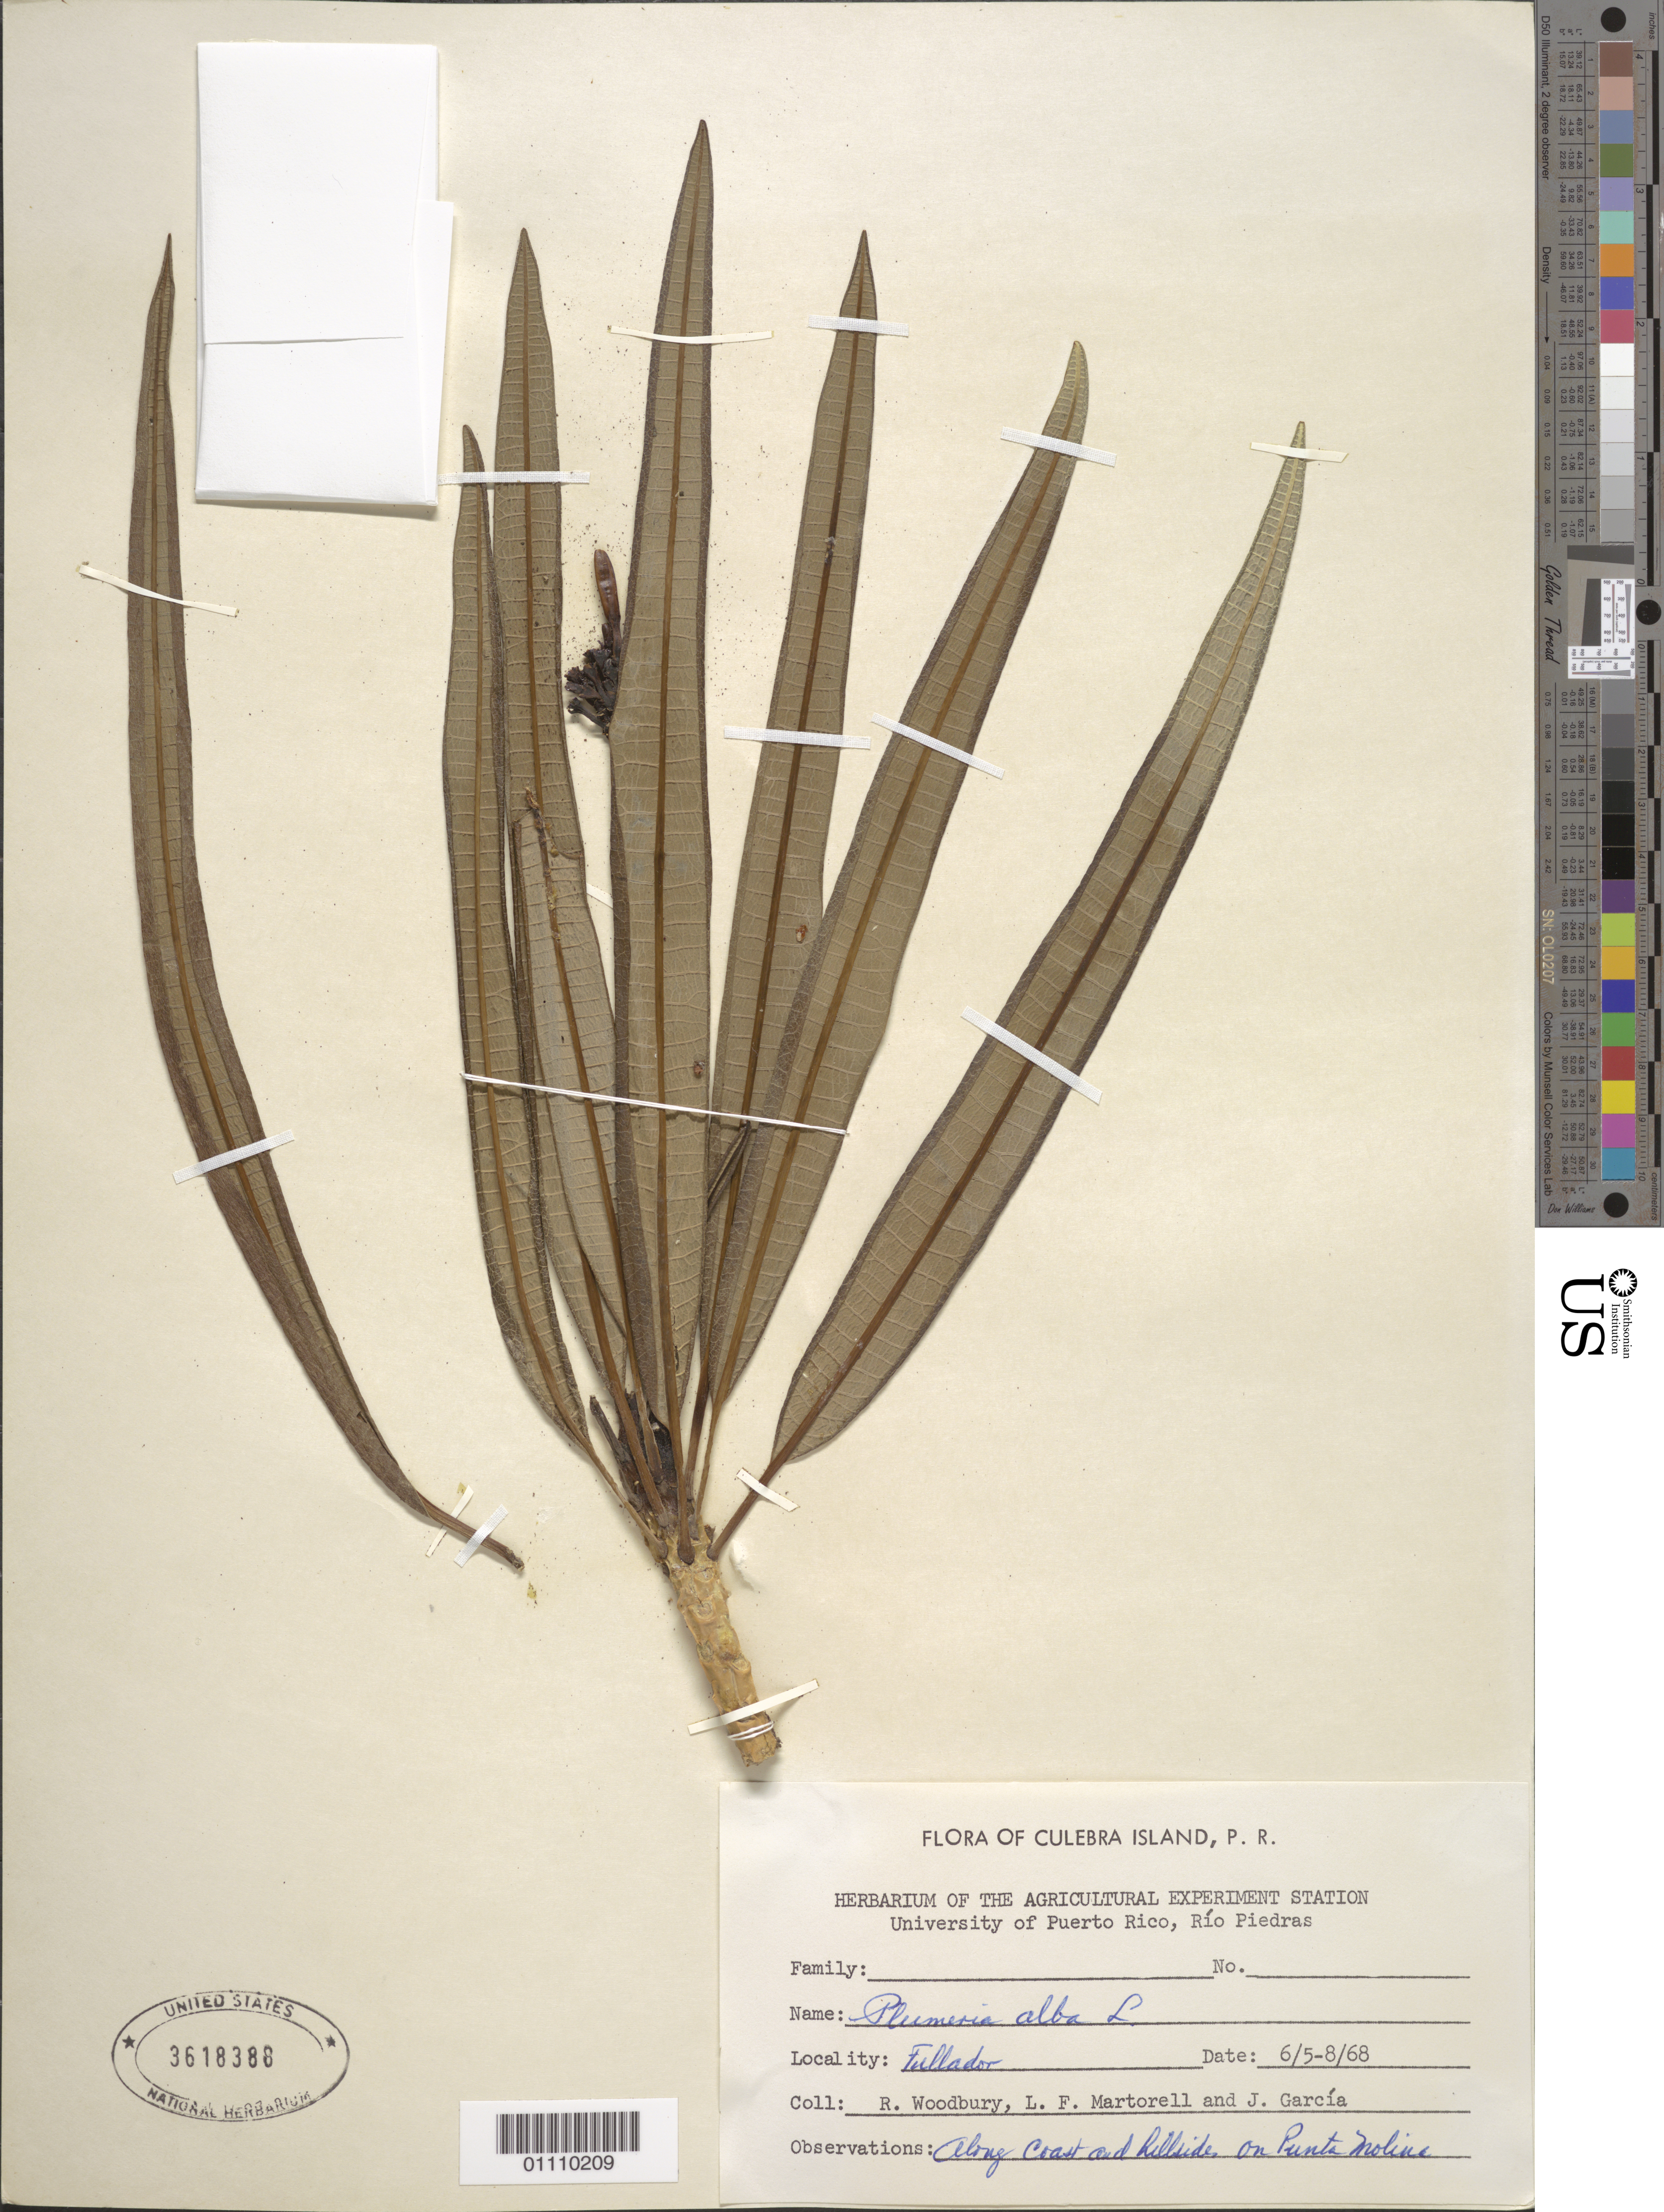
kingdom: Plantae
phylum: Tracheophyta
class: Magnoliopsida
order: Gentianales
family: Apocynaceae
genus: Plumeria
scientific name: Plumeria alba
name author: L.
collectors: R. O. Woodbury, L. Martorell & J. García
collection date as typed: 06 May 1968 to -- Aug 1968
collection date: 1968-05-06/1968-08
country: Puerto Rico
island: Culebra I.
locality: Fullador, Punta Molina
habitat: Along crest and hillside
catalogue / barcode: US 3618388